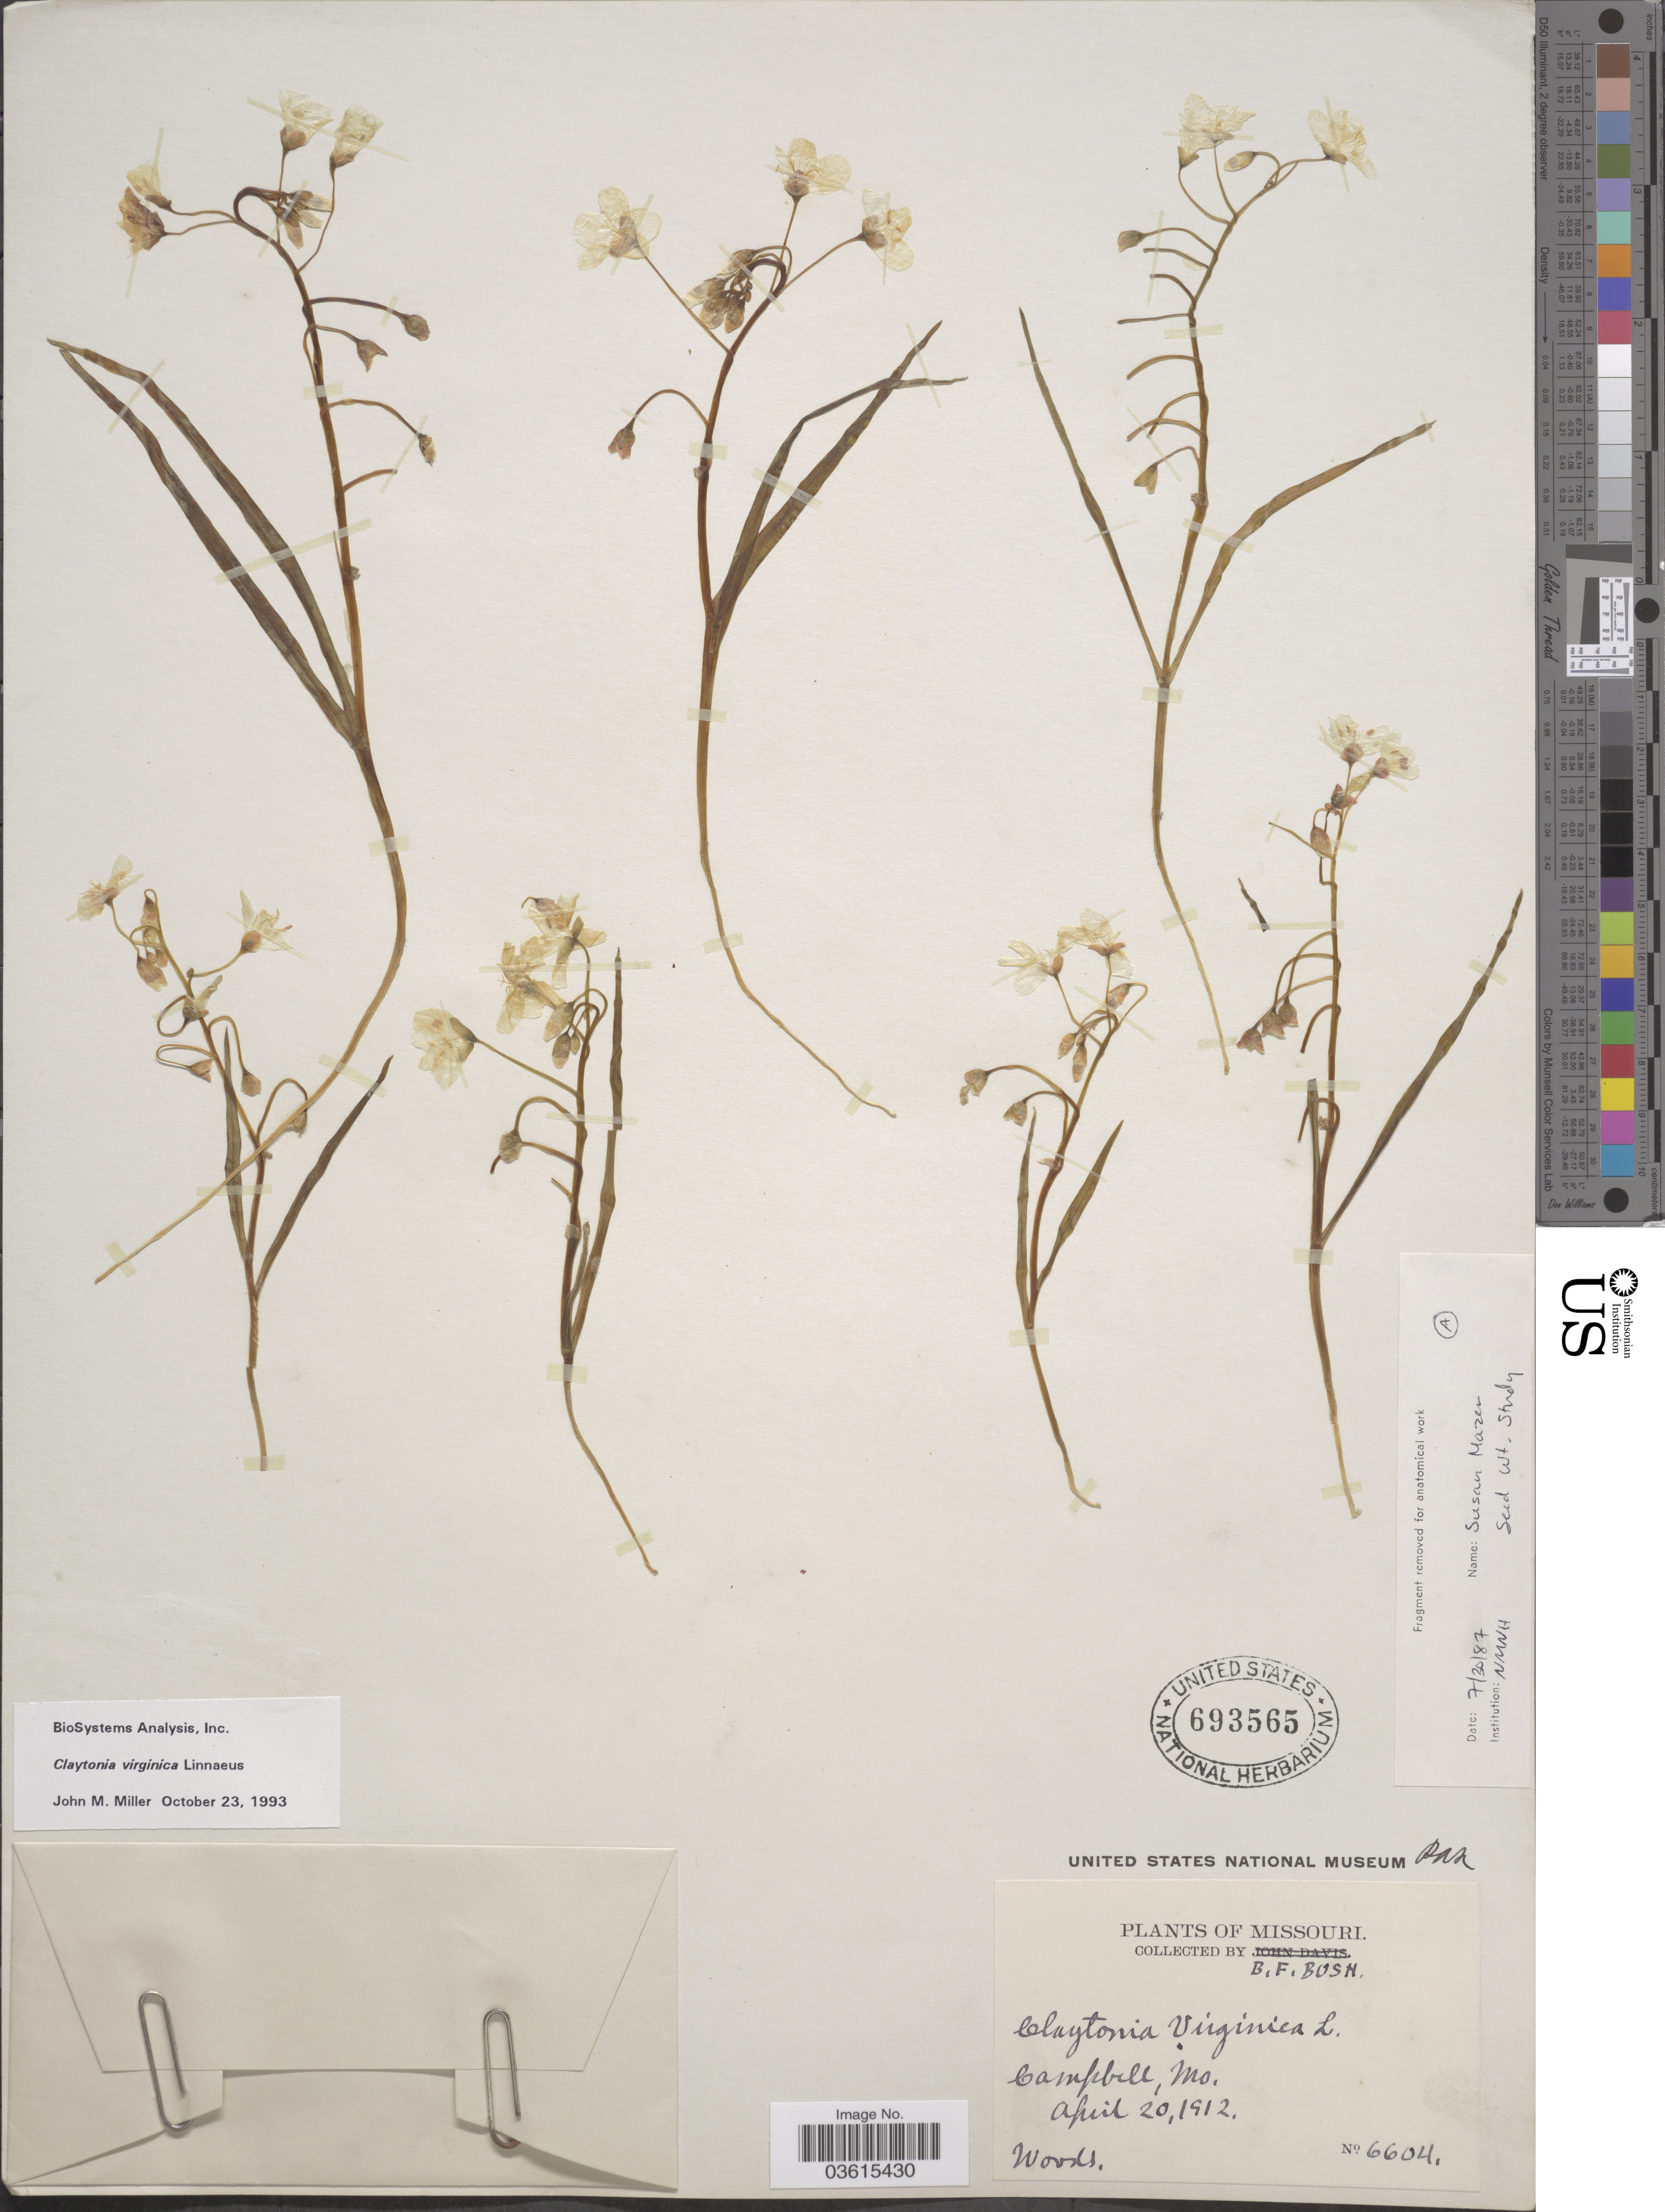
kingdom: Plantae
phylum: Tracheophyta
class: Magnoliopsida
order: Caryophyllales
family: Montiaceae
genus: Claytonia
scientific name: Claytonia virginica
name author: L.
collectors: B. F. Bush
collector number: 6604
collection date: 1912-04-20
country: United States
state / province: Missouri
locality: Campbell.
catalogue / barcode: US 693565